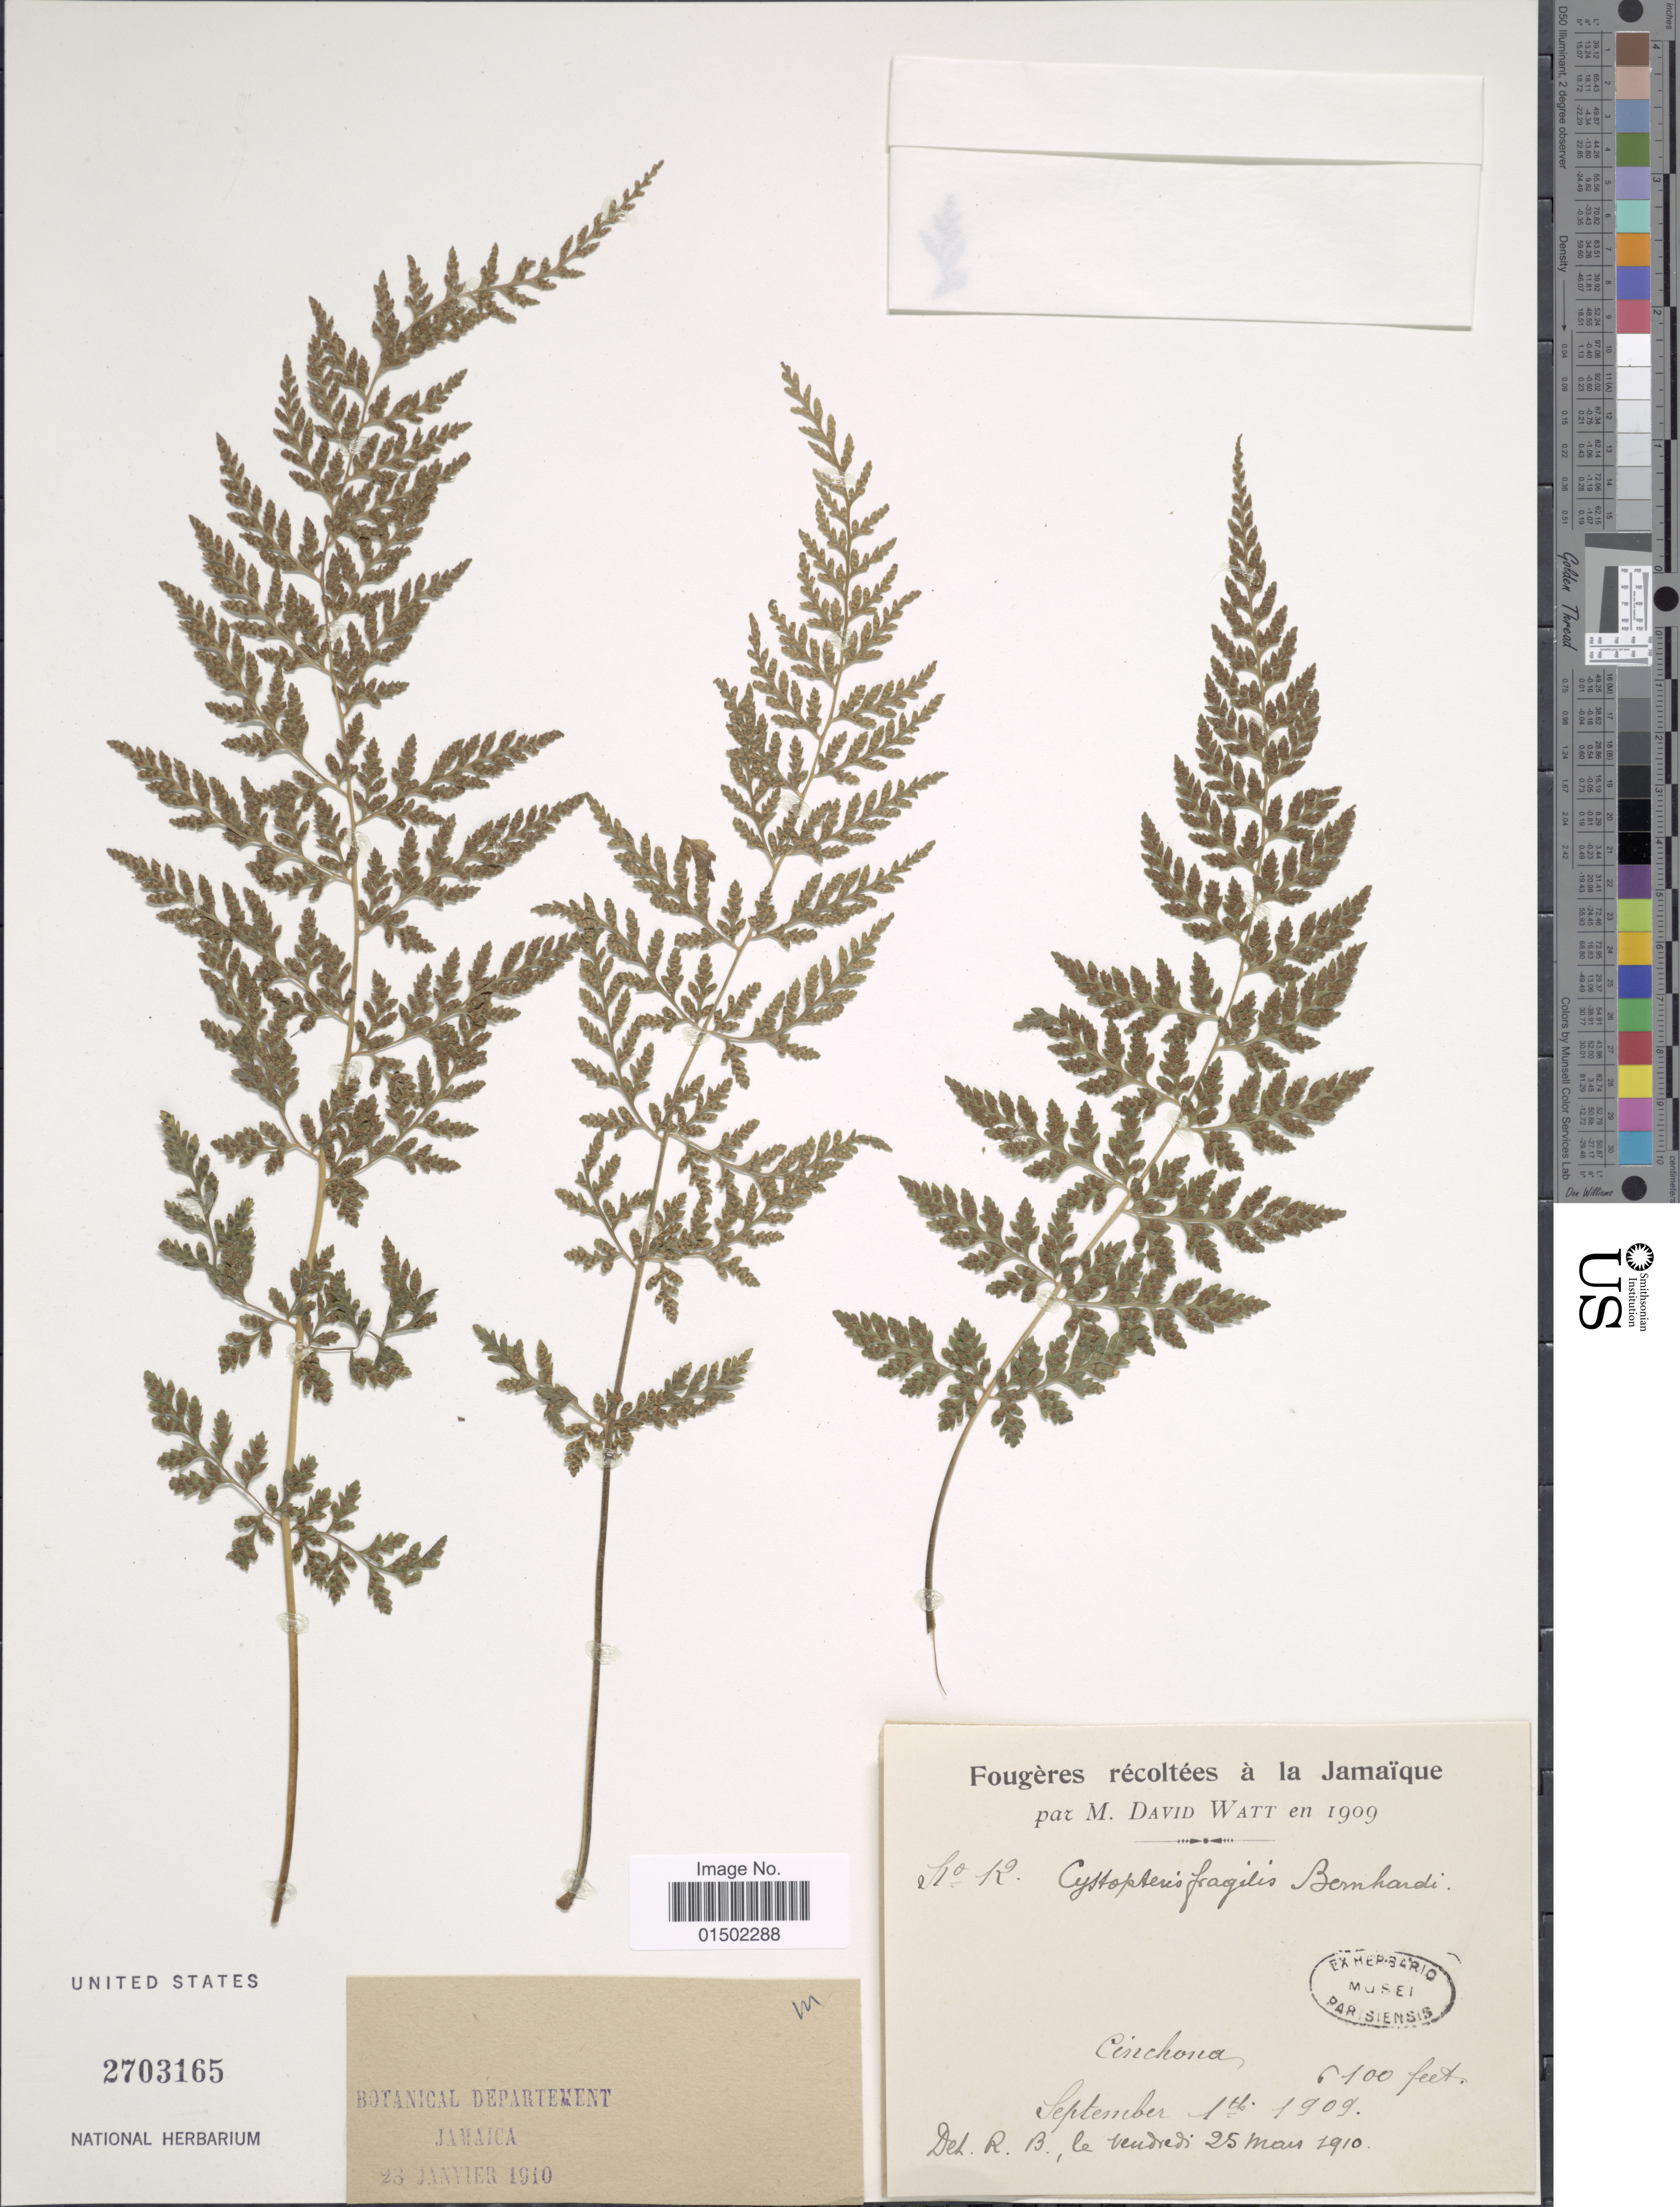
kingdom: Plantae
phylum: Tracheophyta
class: Polypodiopsida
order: Polypodiales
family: Cystopteridaceae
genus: Cystopteris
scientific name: Cystopteris diaphana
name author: (Bory) Blasdell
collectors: D. A. P. Watt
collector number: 12*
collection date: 1909-09-01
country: Jamaica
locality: Cinchona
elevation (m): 1859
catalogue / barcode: US 2703165